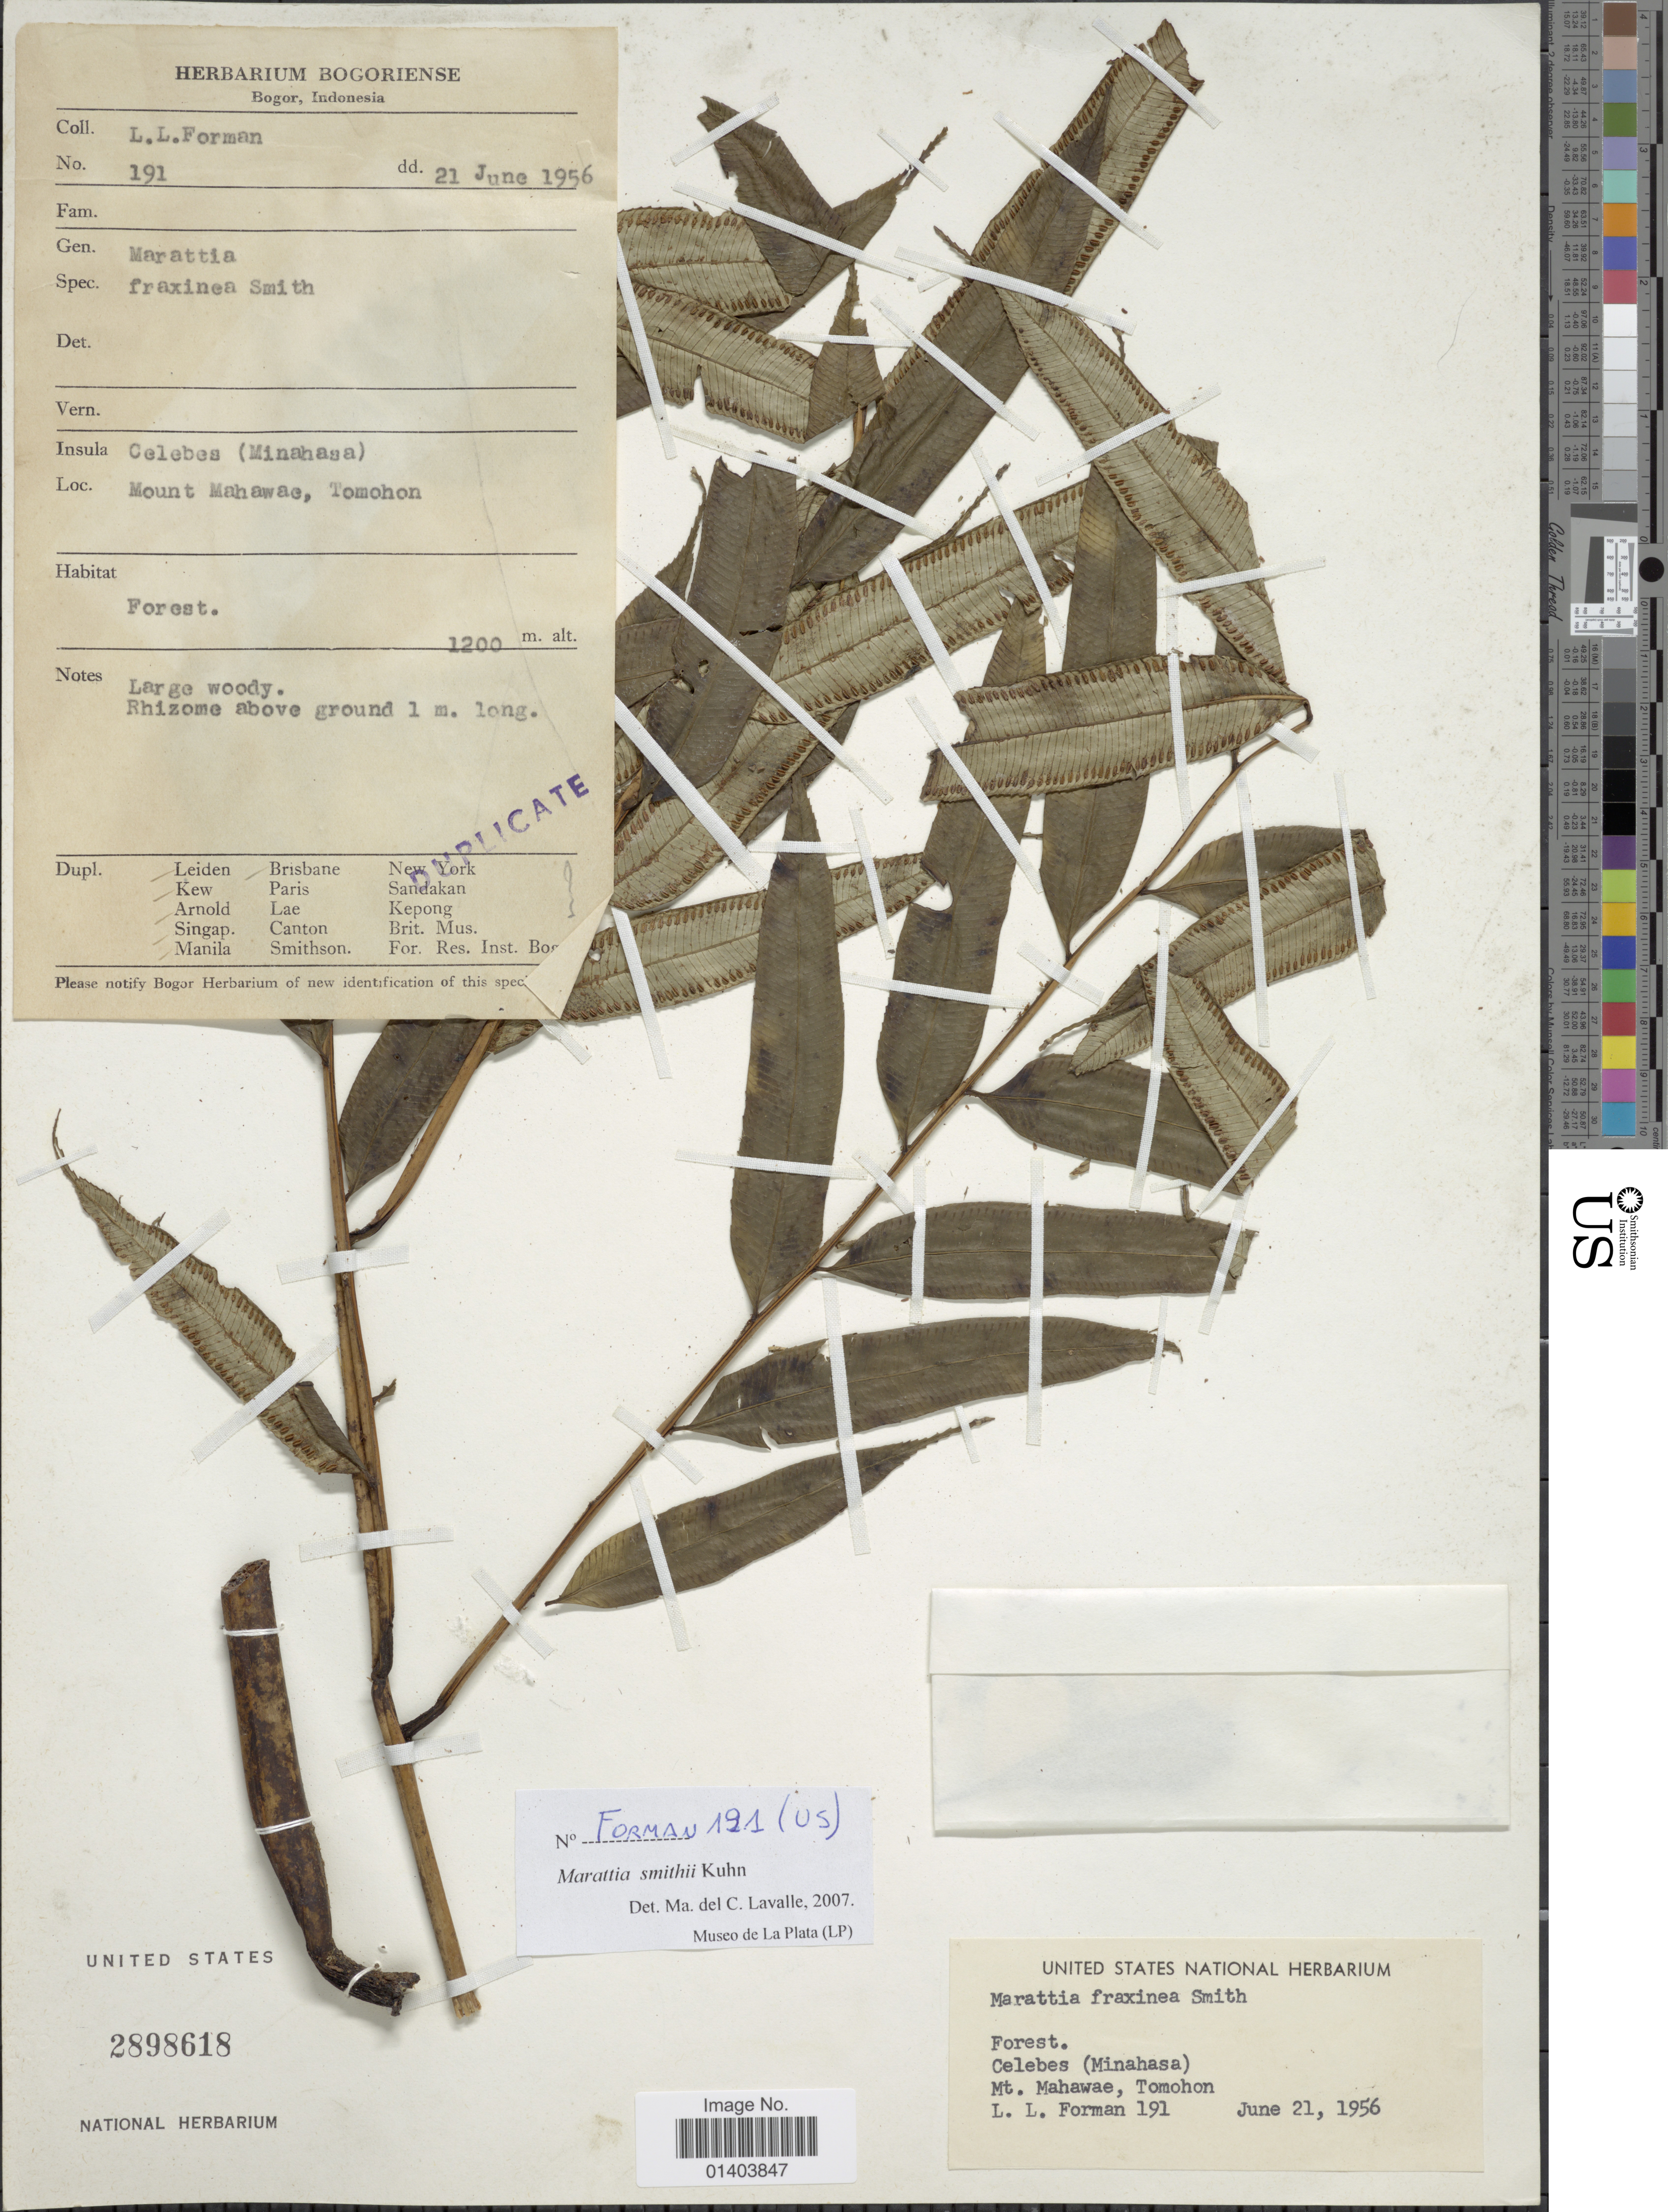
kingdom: Plantae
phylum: Tracheophyta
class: Polypodiopsida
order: Marattiales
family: Marattiaceae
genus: Ptisana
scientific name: Ptisana smithii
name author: (Mett. ex Kuhn) Murdock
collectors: L. Forman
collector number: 191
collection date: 1956-06-21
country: Indonesia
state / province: Sulawesi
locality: Celebes (MInahasa) Mt Mahawae, Tomohon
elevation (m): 120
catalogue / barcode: US 2898618